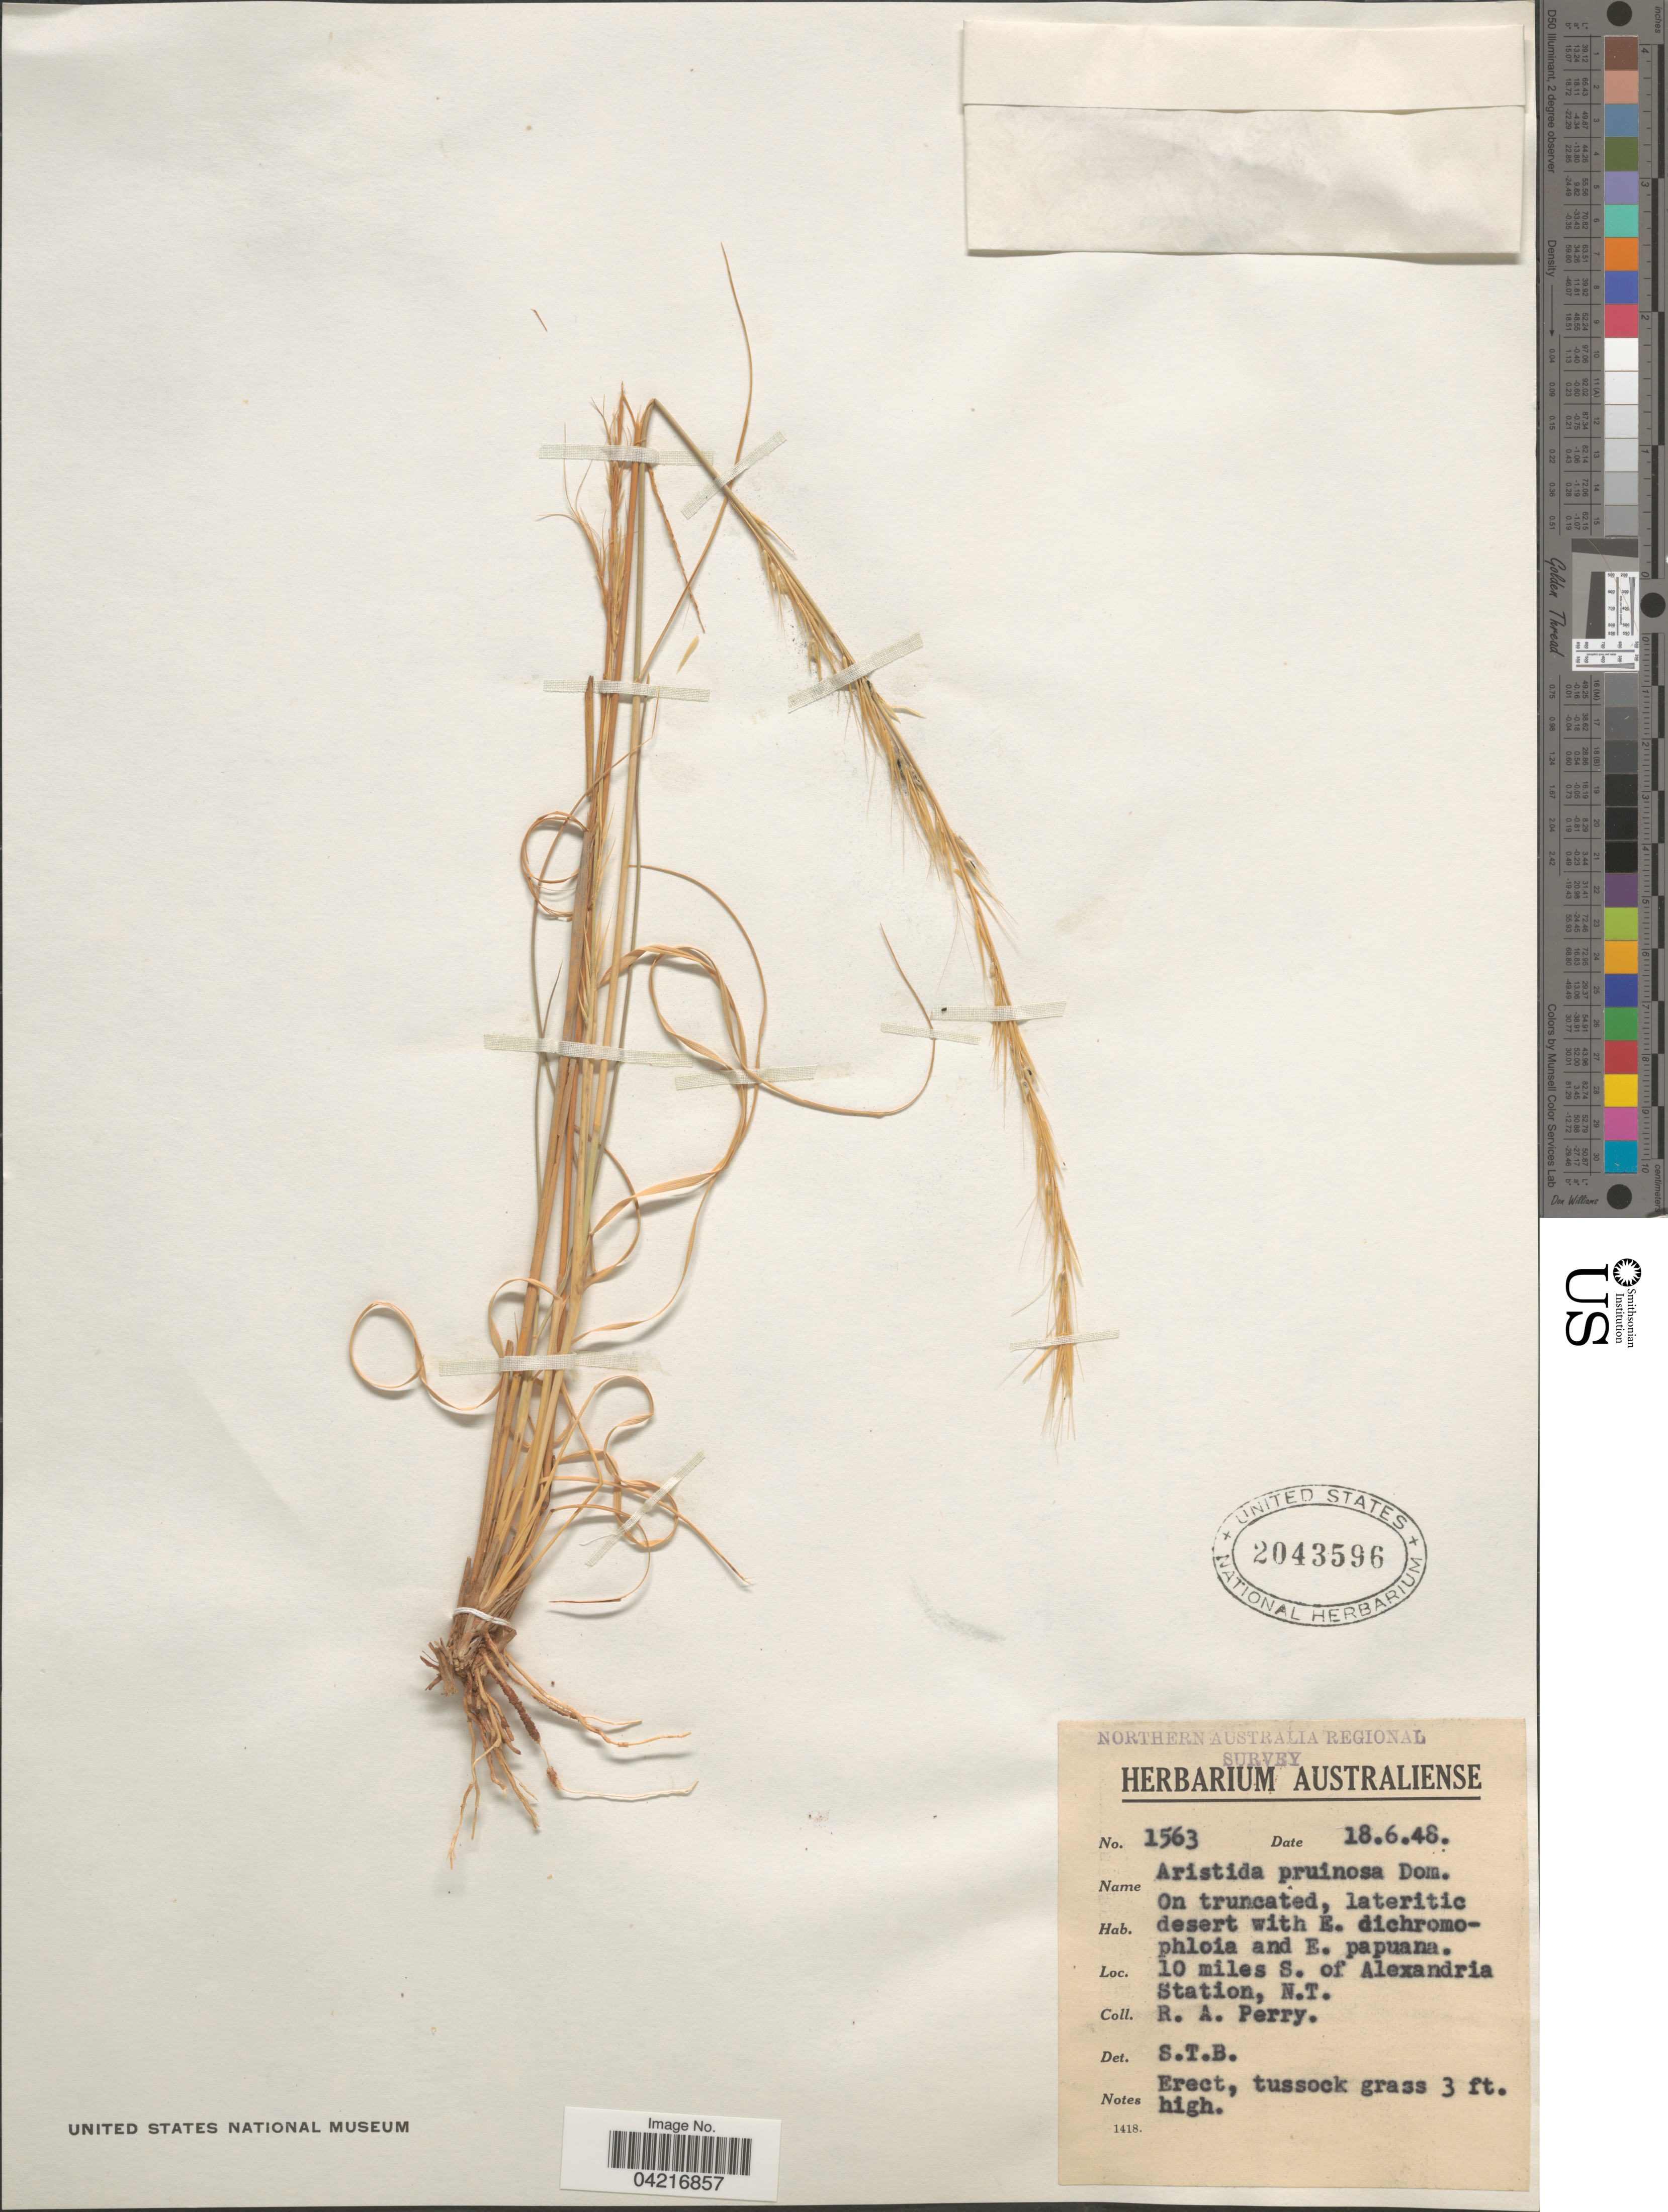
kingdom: Plantae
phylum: Tracheophyta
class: Liliopsida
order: Poales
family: Poaceae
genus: Aristida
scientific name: Aristida pruinosa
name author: Domin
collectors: Perry, R. A.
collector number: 1563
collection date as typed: Transcribed d/m/y: 18/6/48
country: Australia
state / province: Northern Territory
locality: Northern Australia Regional Survey. 10 miles S. of Alexandria Station.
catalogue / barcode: US 2043596